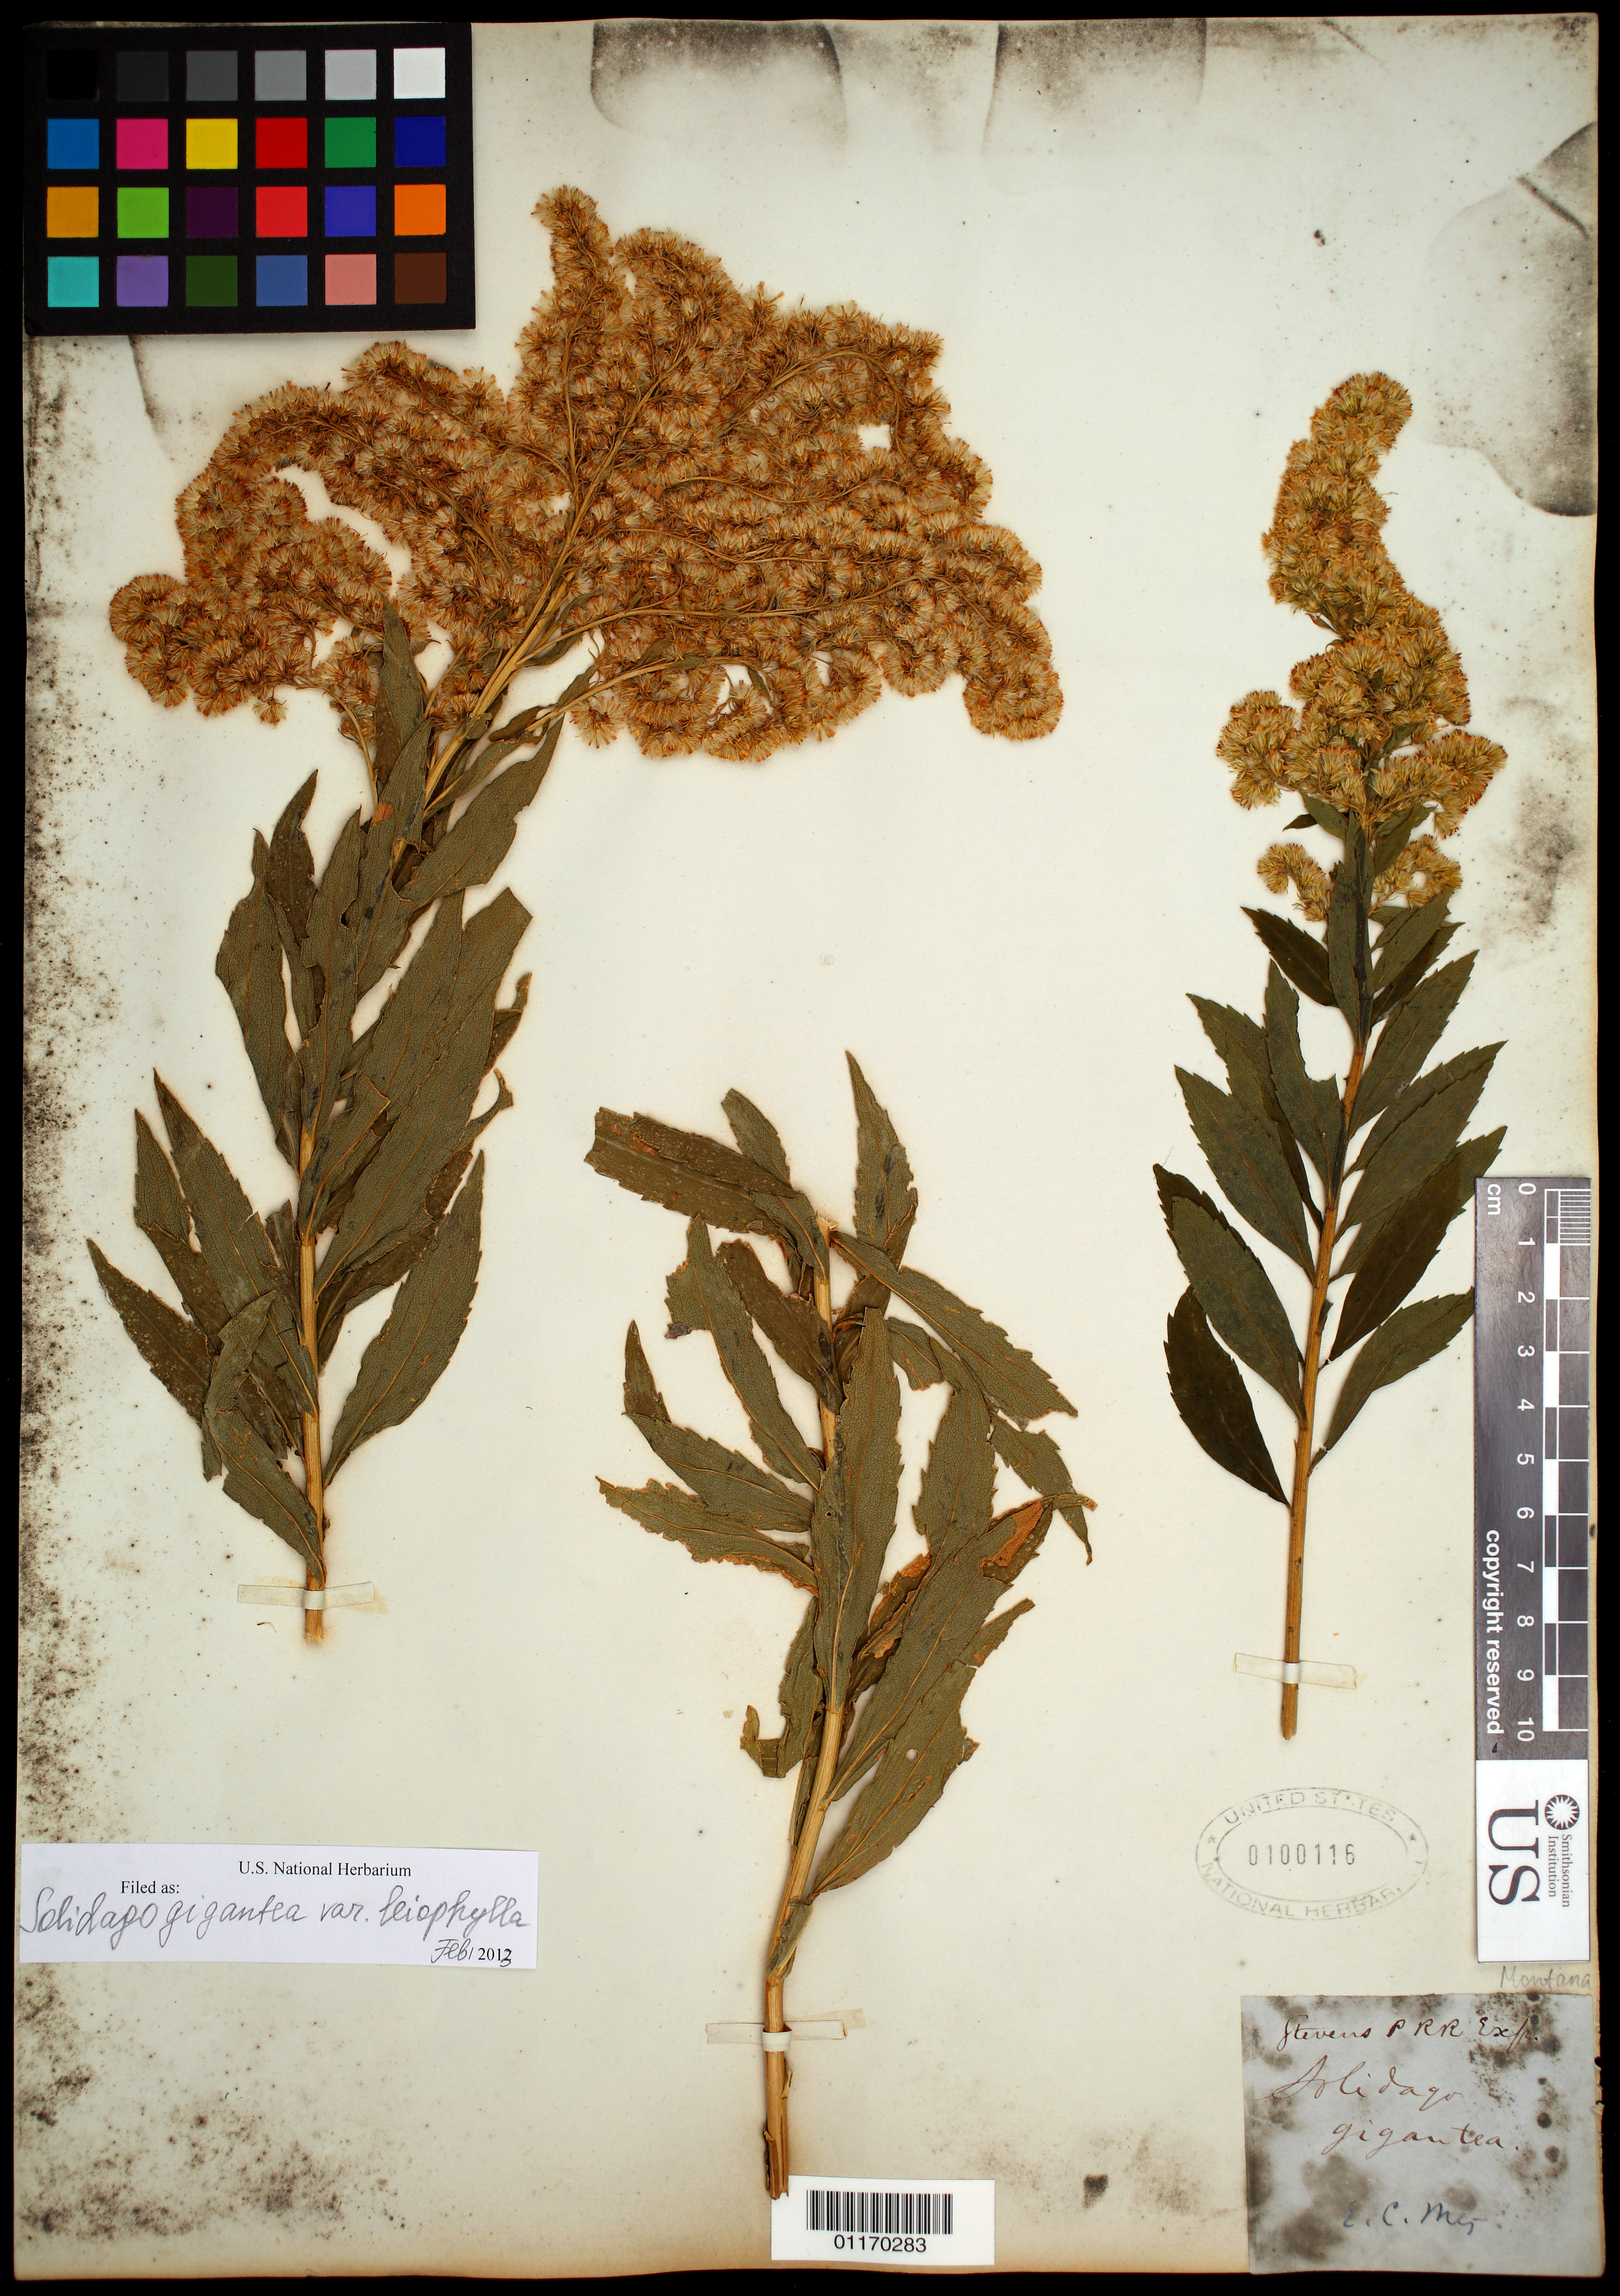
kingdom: Plantae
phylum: Tracheophyta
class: Magnoliopsida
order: Asterales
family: Asteraceae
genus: Solidago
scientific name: Solidago gigantea var. leiophylla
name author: Fernald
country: United States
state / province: Montana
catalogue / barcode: US 100116